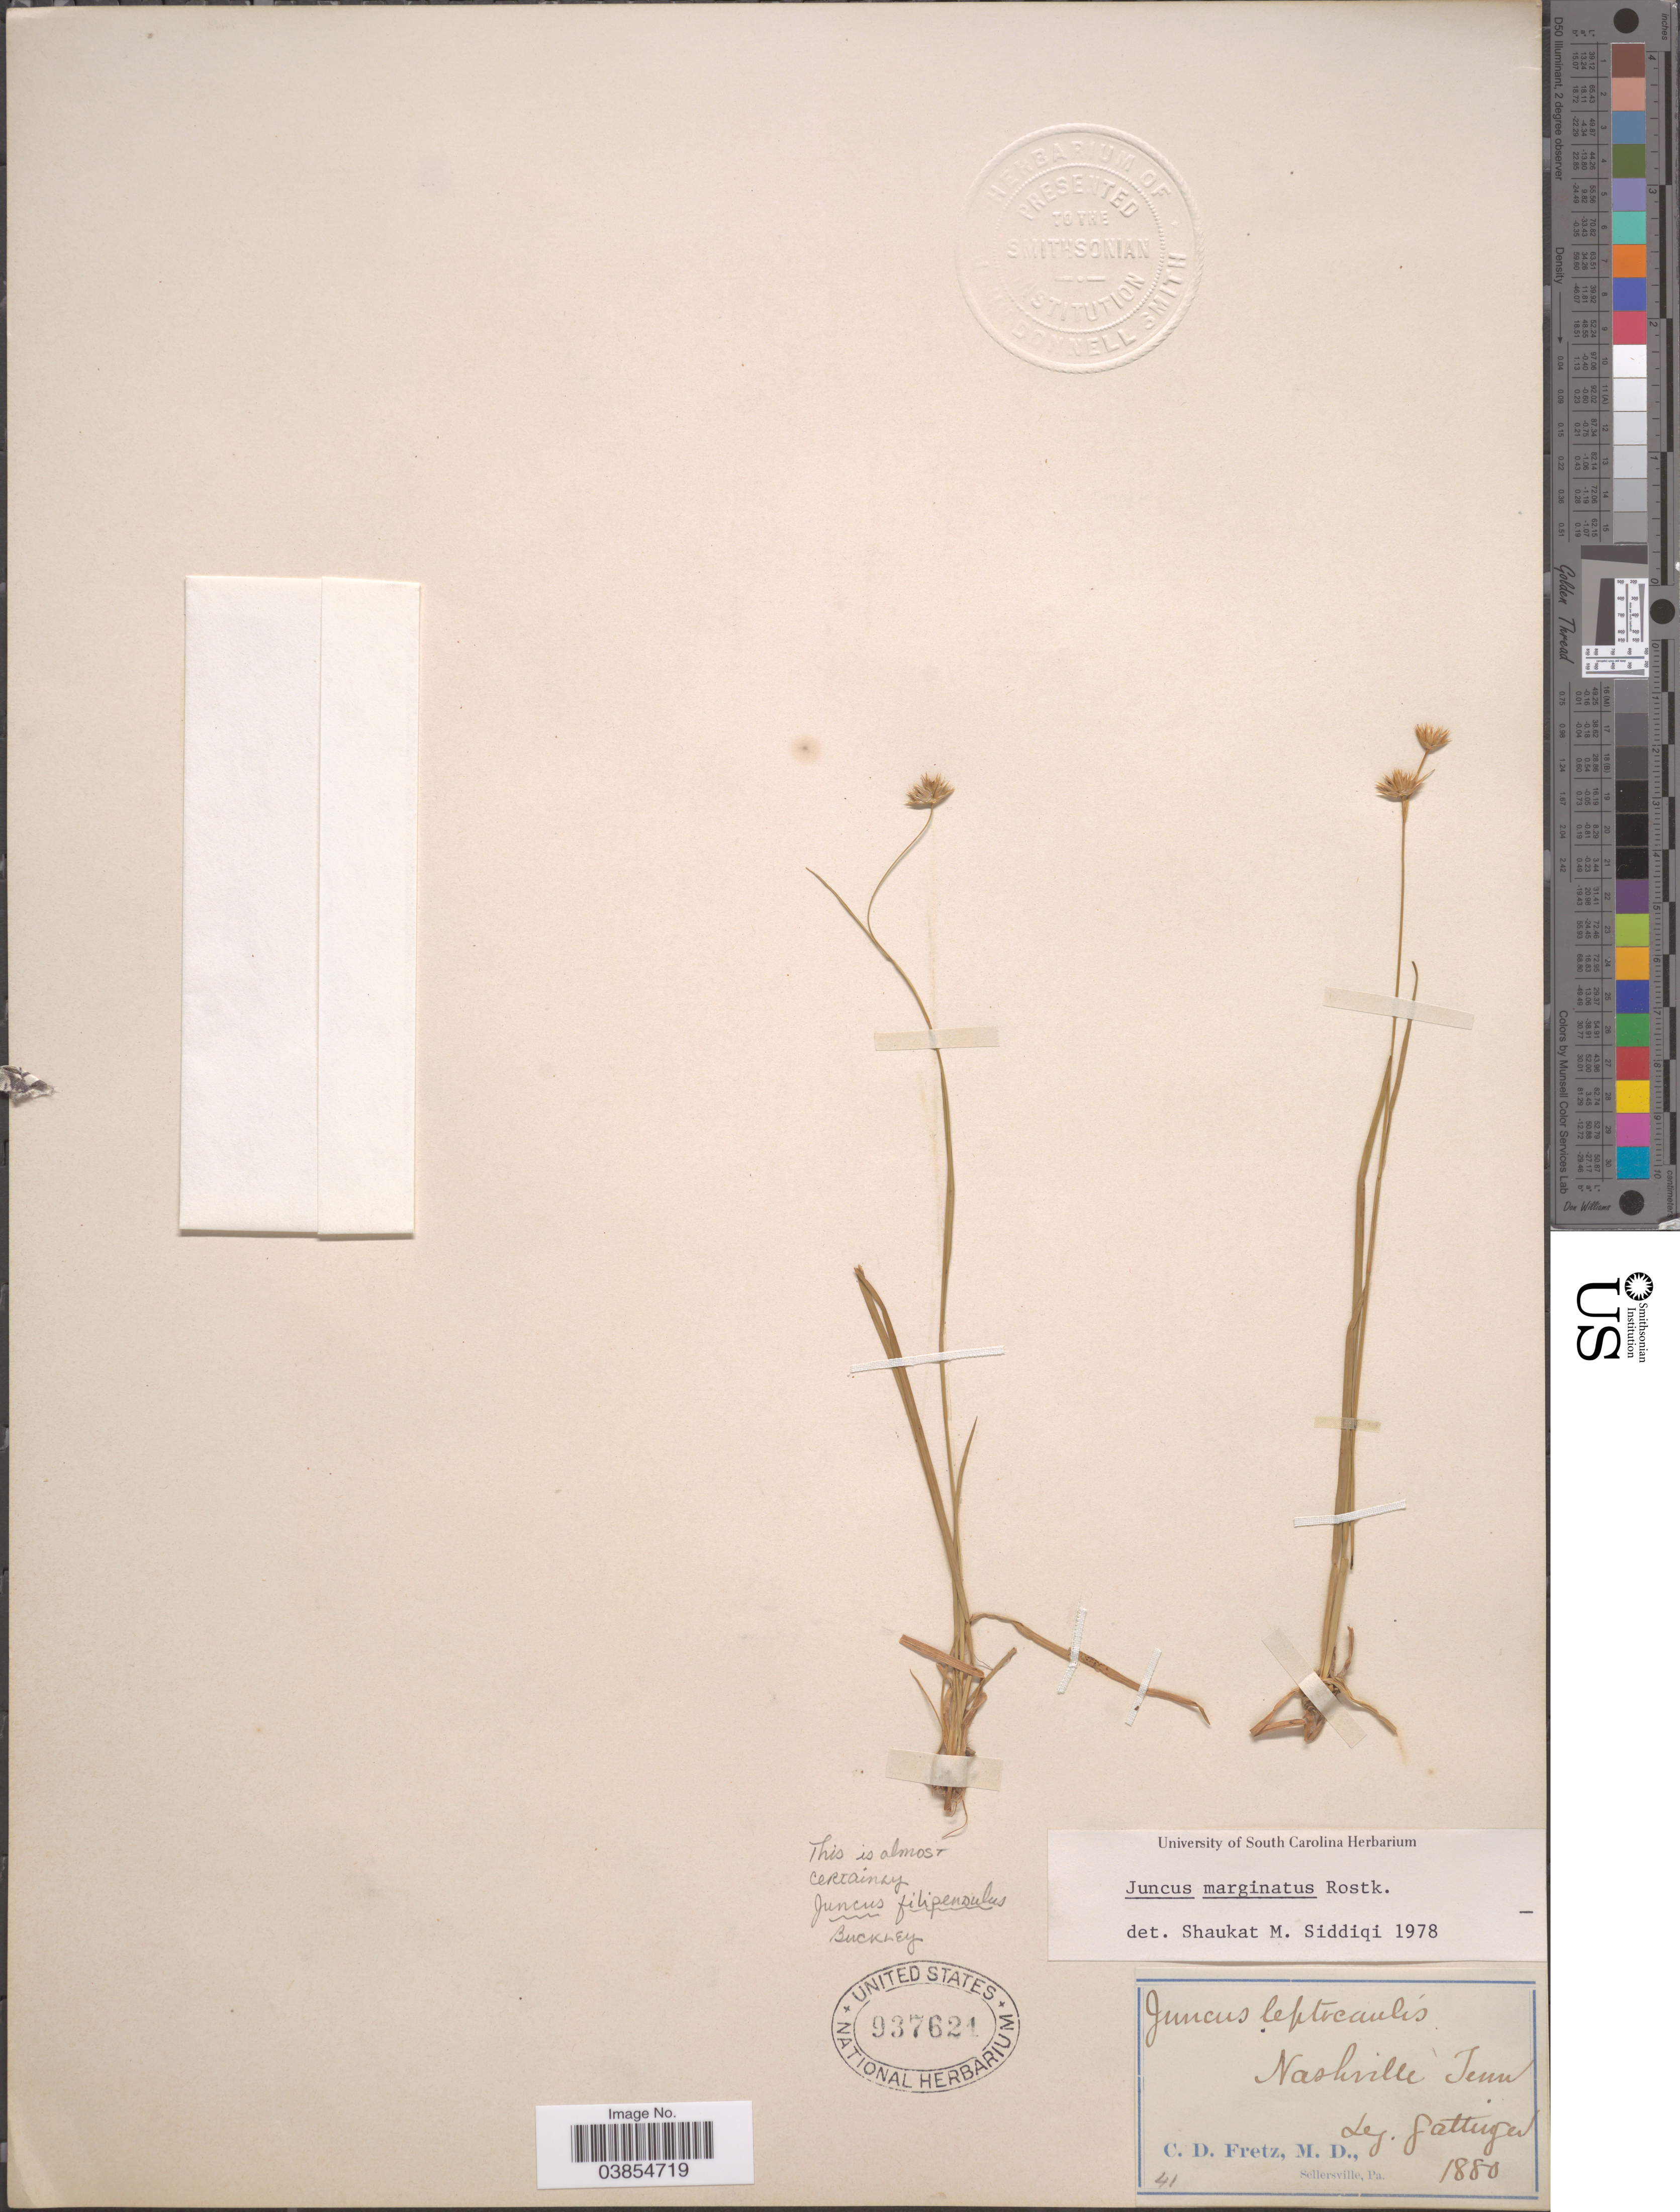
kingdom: Plantae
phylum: Tracheophyta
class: Liliopsida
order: Poales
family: Juncaceae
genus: Juncus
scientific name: Juncus marginatus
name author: Rostk.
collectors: Gattinger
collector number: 41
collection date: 1880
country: United States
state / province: Tennessee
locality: Nashville.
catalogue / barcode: US 937621